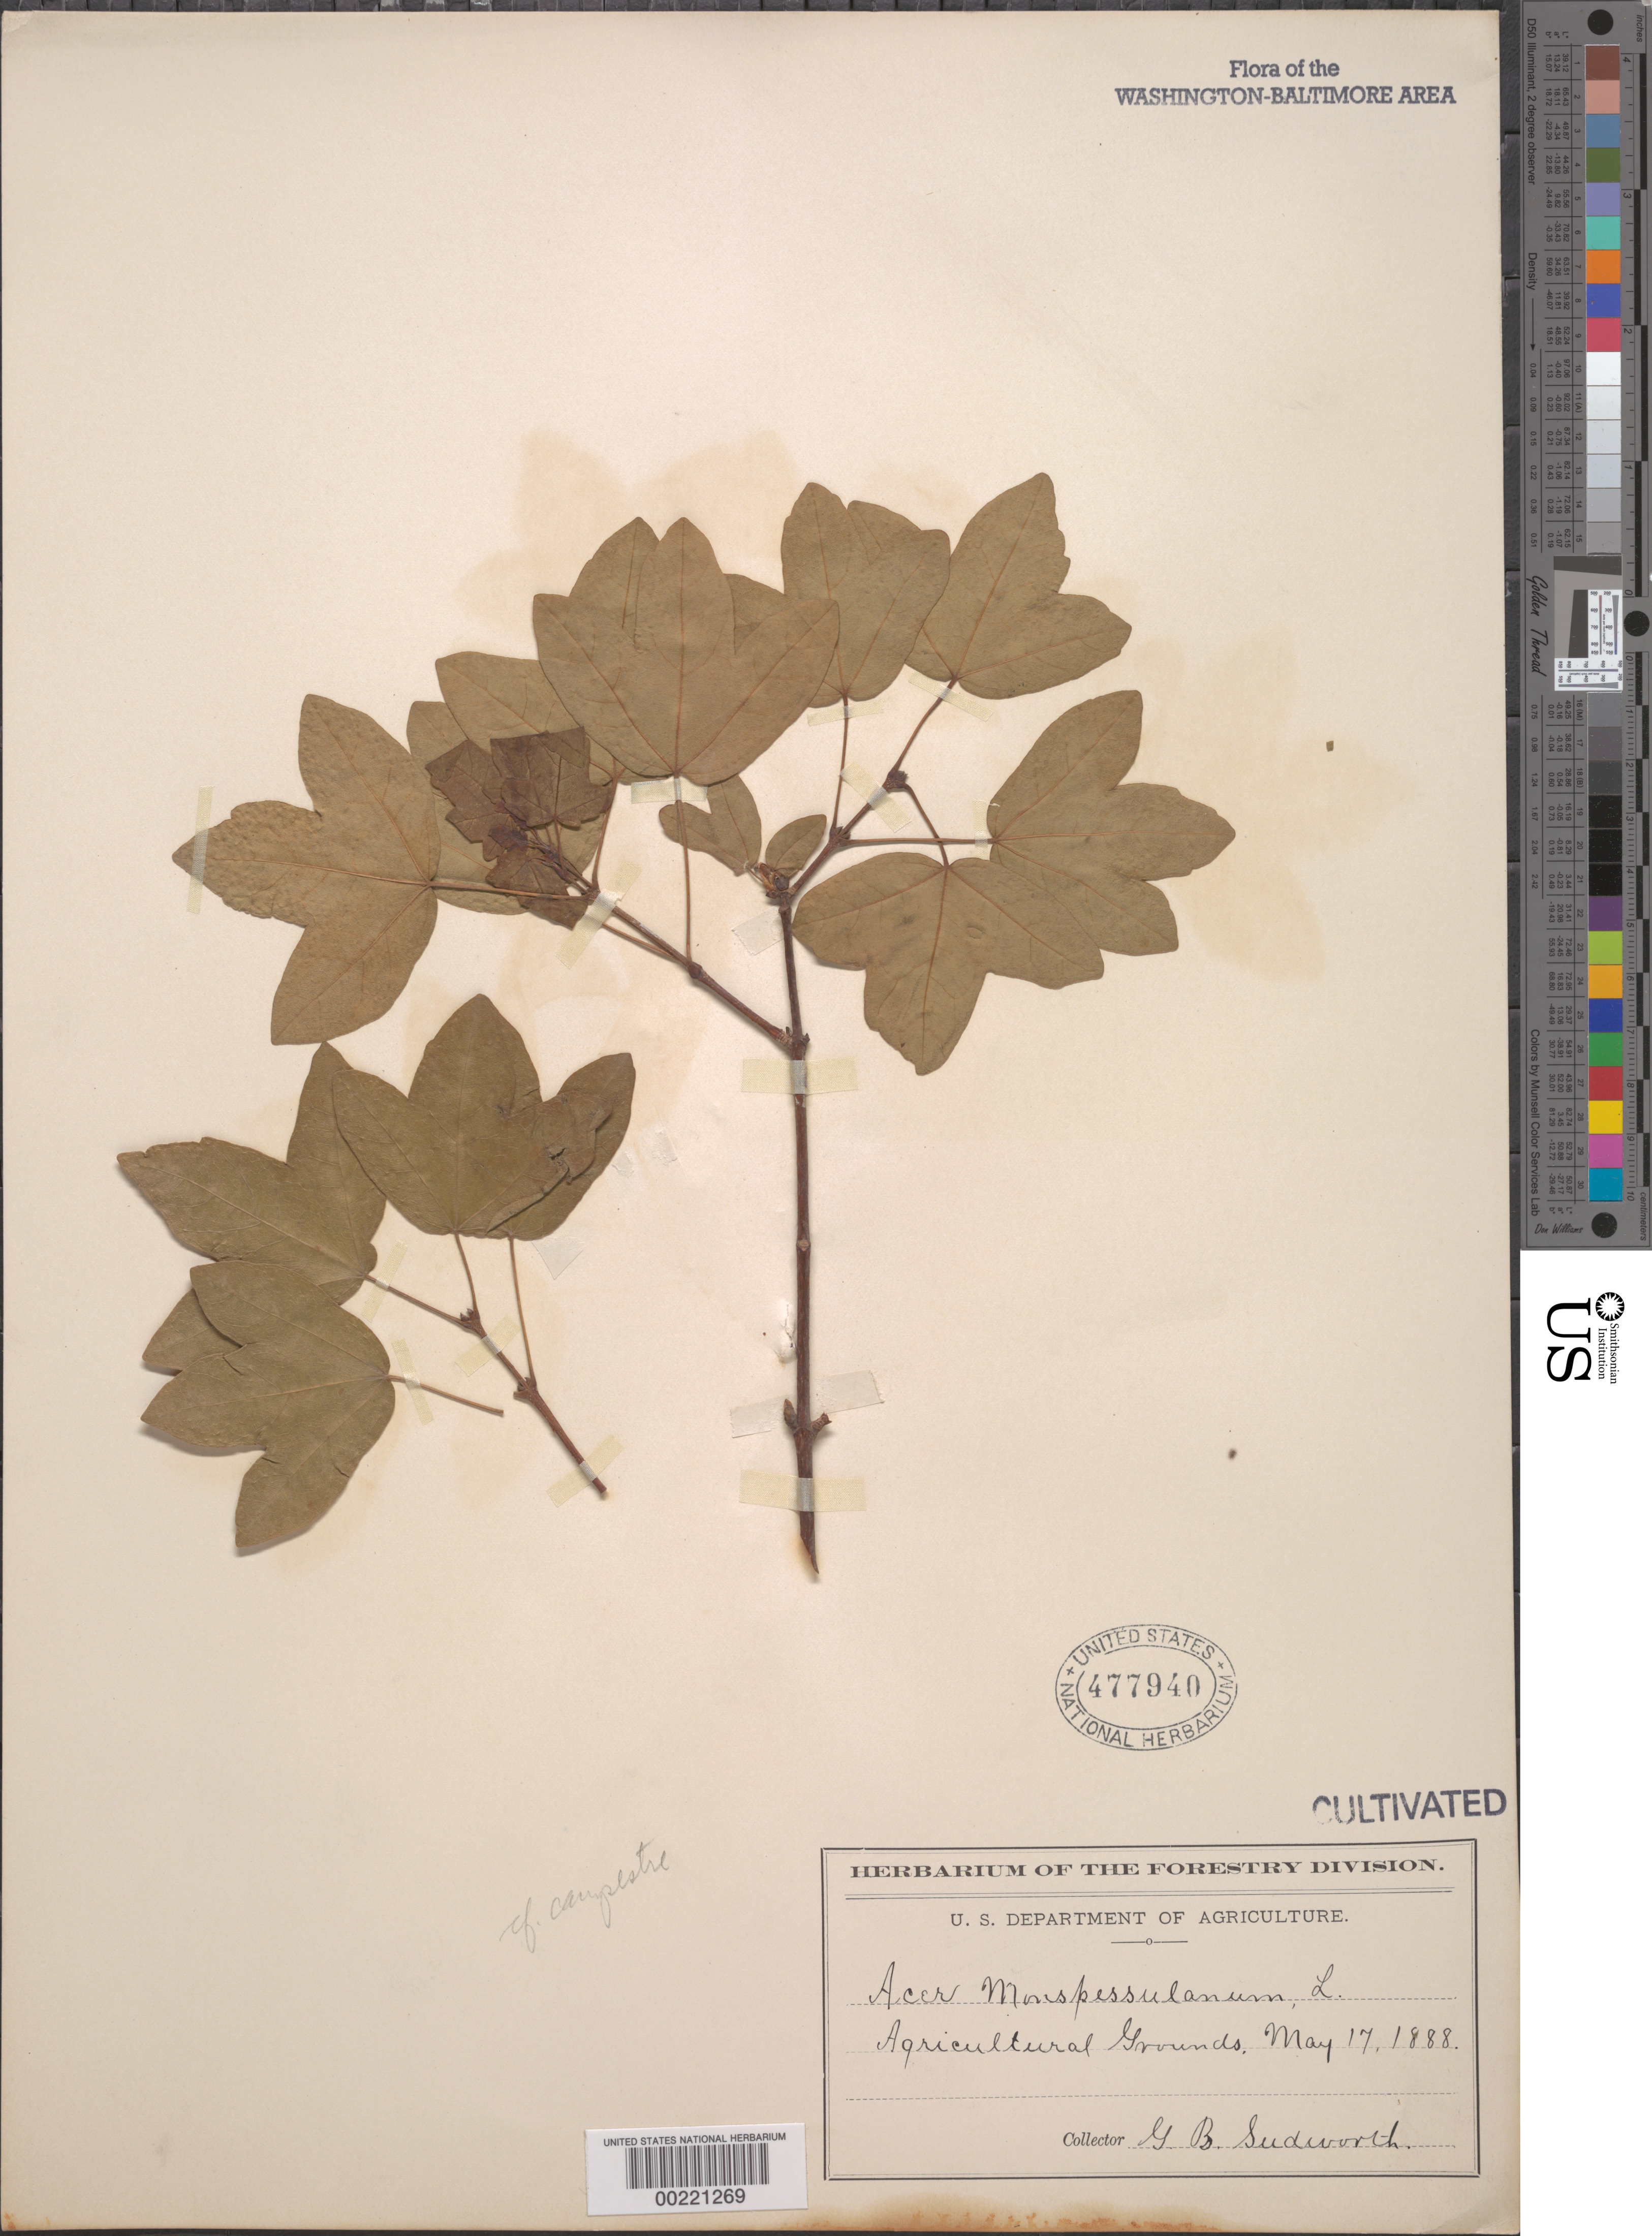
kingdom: Plantae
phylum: Tracheophyta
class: Magnoliopsida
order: Sapindales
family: Sapindaceae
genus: Acer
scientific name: Acer monspessulanum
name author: L.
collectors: G. B. Sudworth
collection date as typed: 17 May 1888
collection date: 1888-05-17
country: United States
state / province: District of Columbia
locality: Department of Agriculture grounds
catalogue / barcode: US 477940